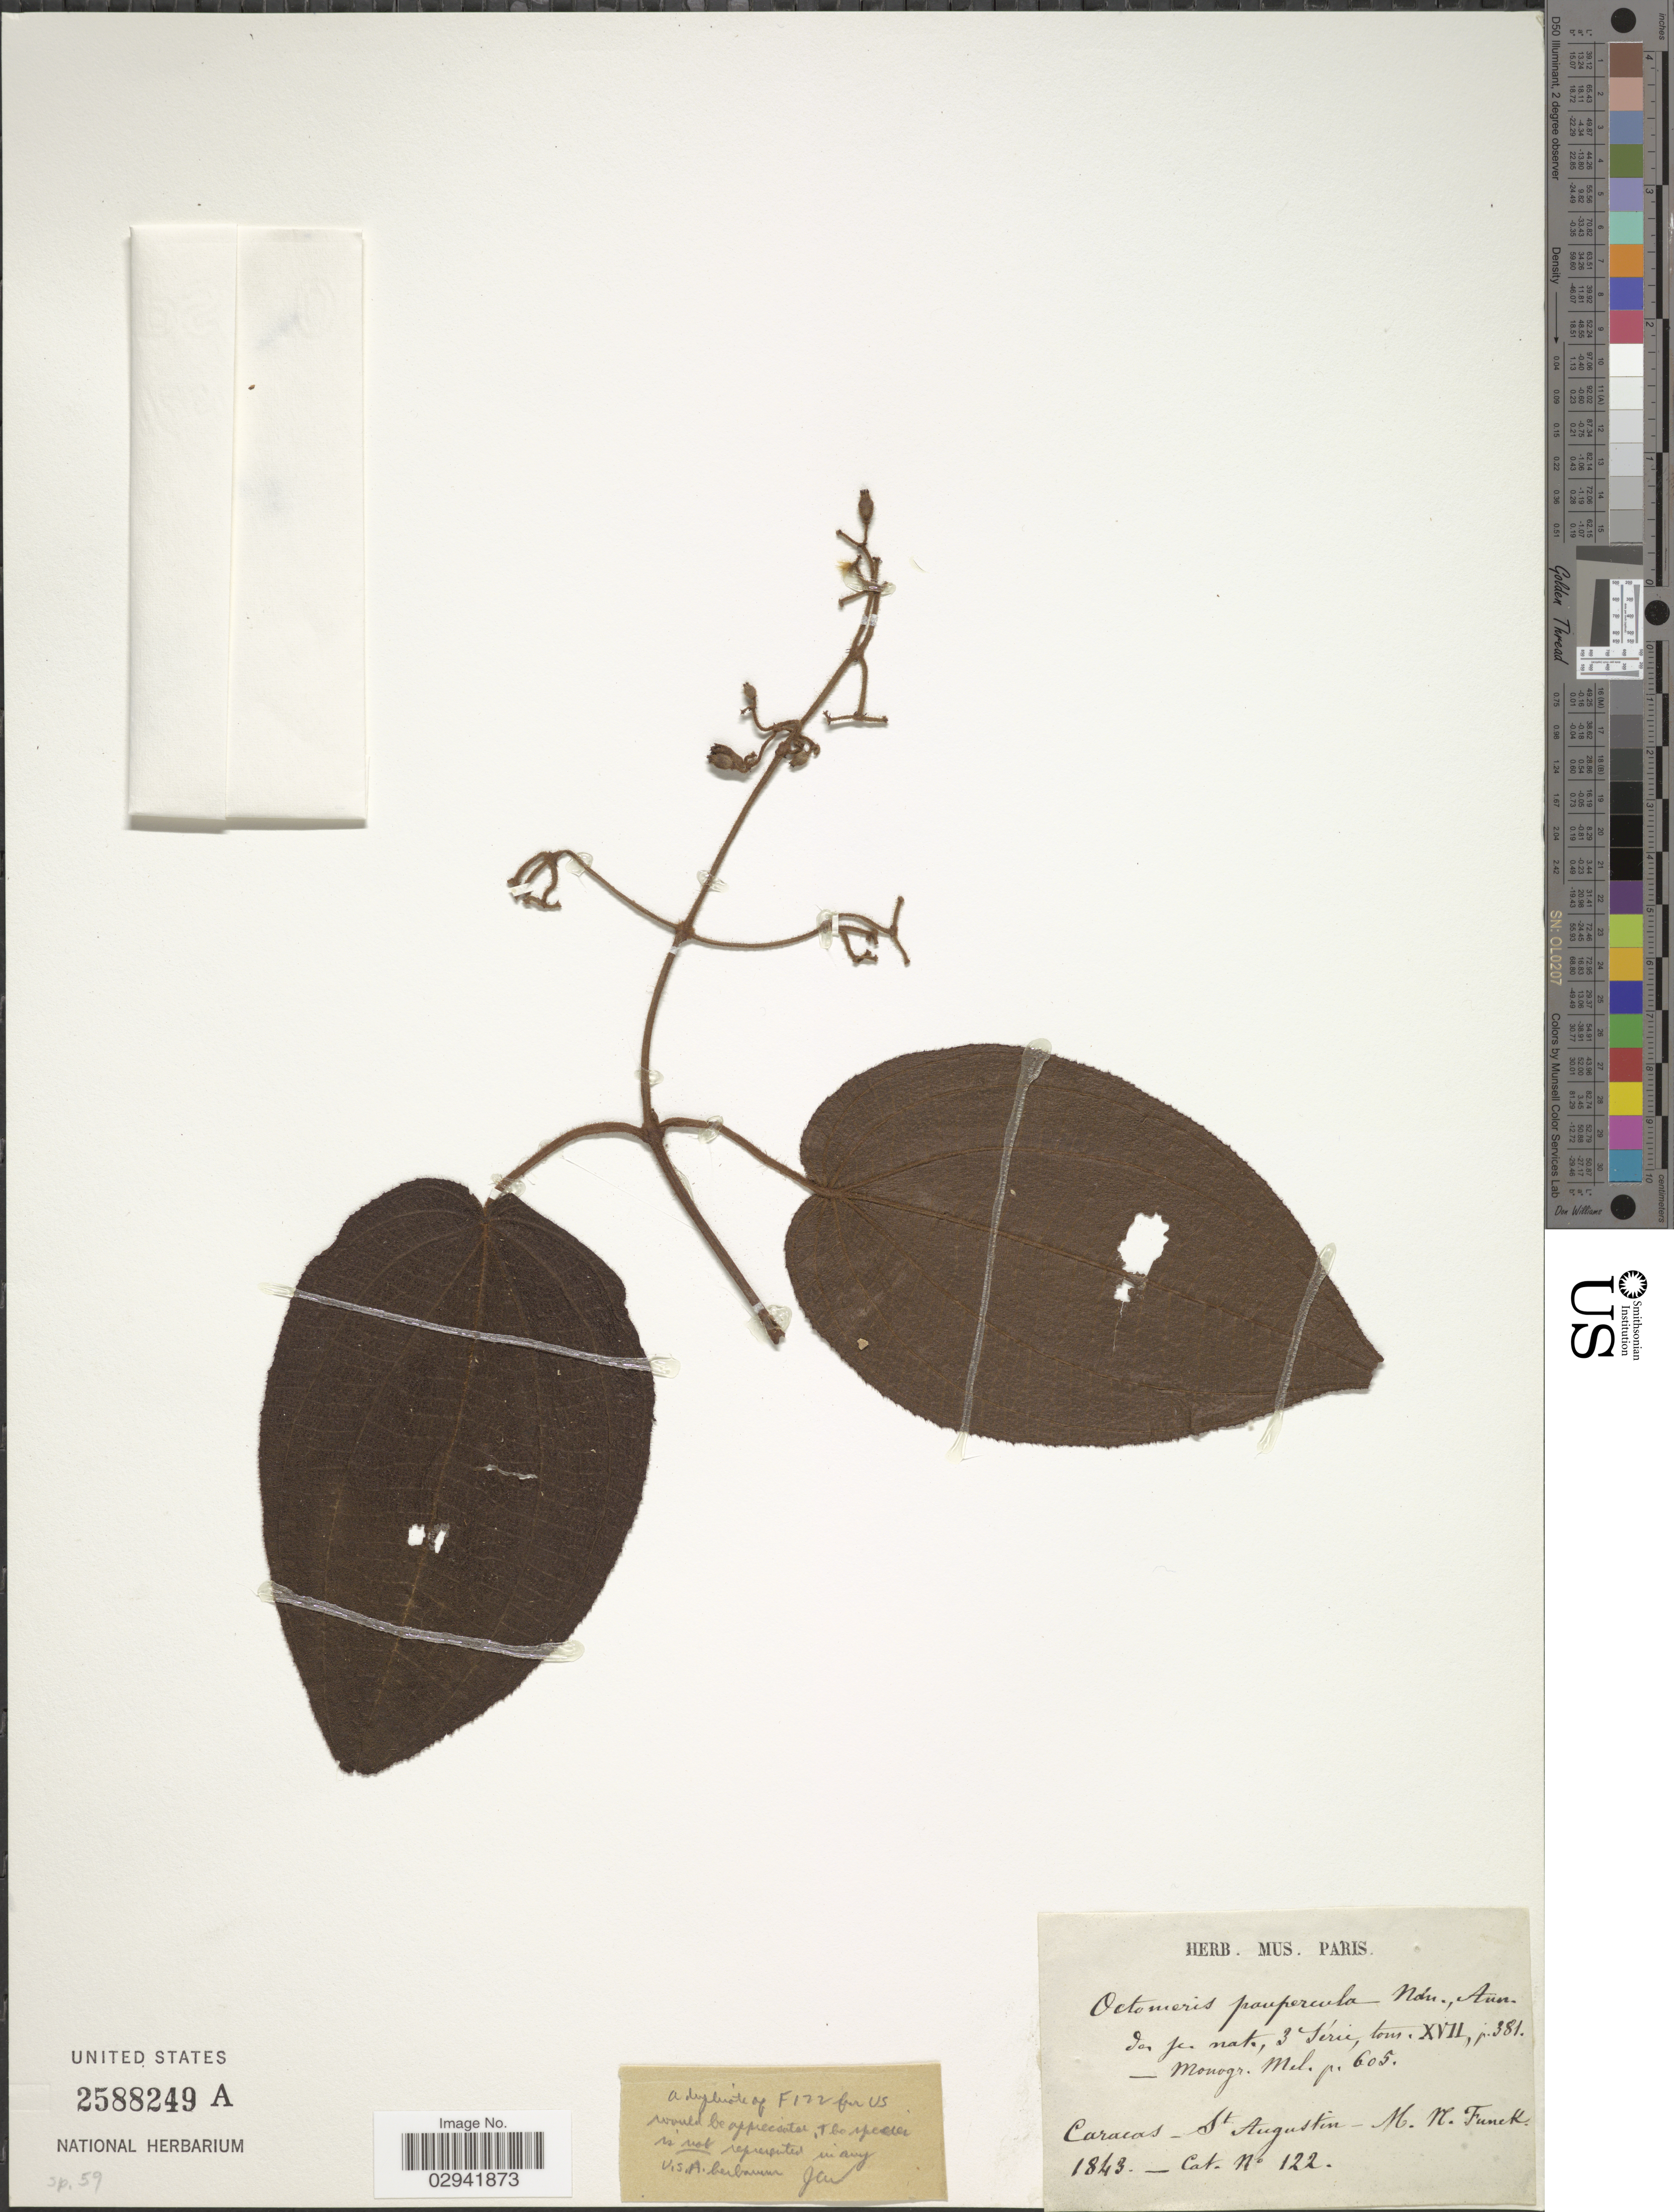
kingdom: Plantae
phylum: Tracheophyta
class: Magnoliopsida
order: Myrtales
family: Melastomataceae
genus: Miconia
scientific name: Miconia paupercula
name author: Cogn.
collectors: N. Funck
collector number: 122?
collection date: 1843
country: Venezuela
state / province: Distrito Federal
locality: Caracas - St. Augustin.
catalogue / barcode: US 2588249A